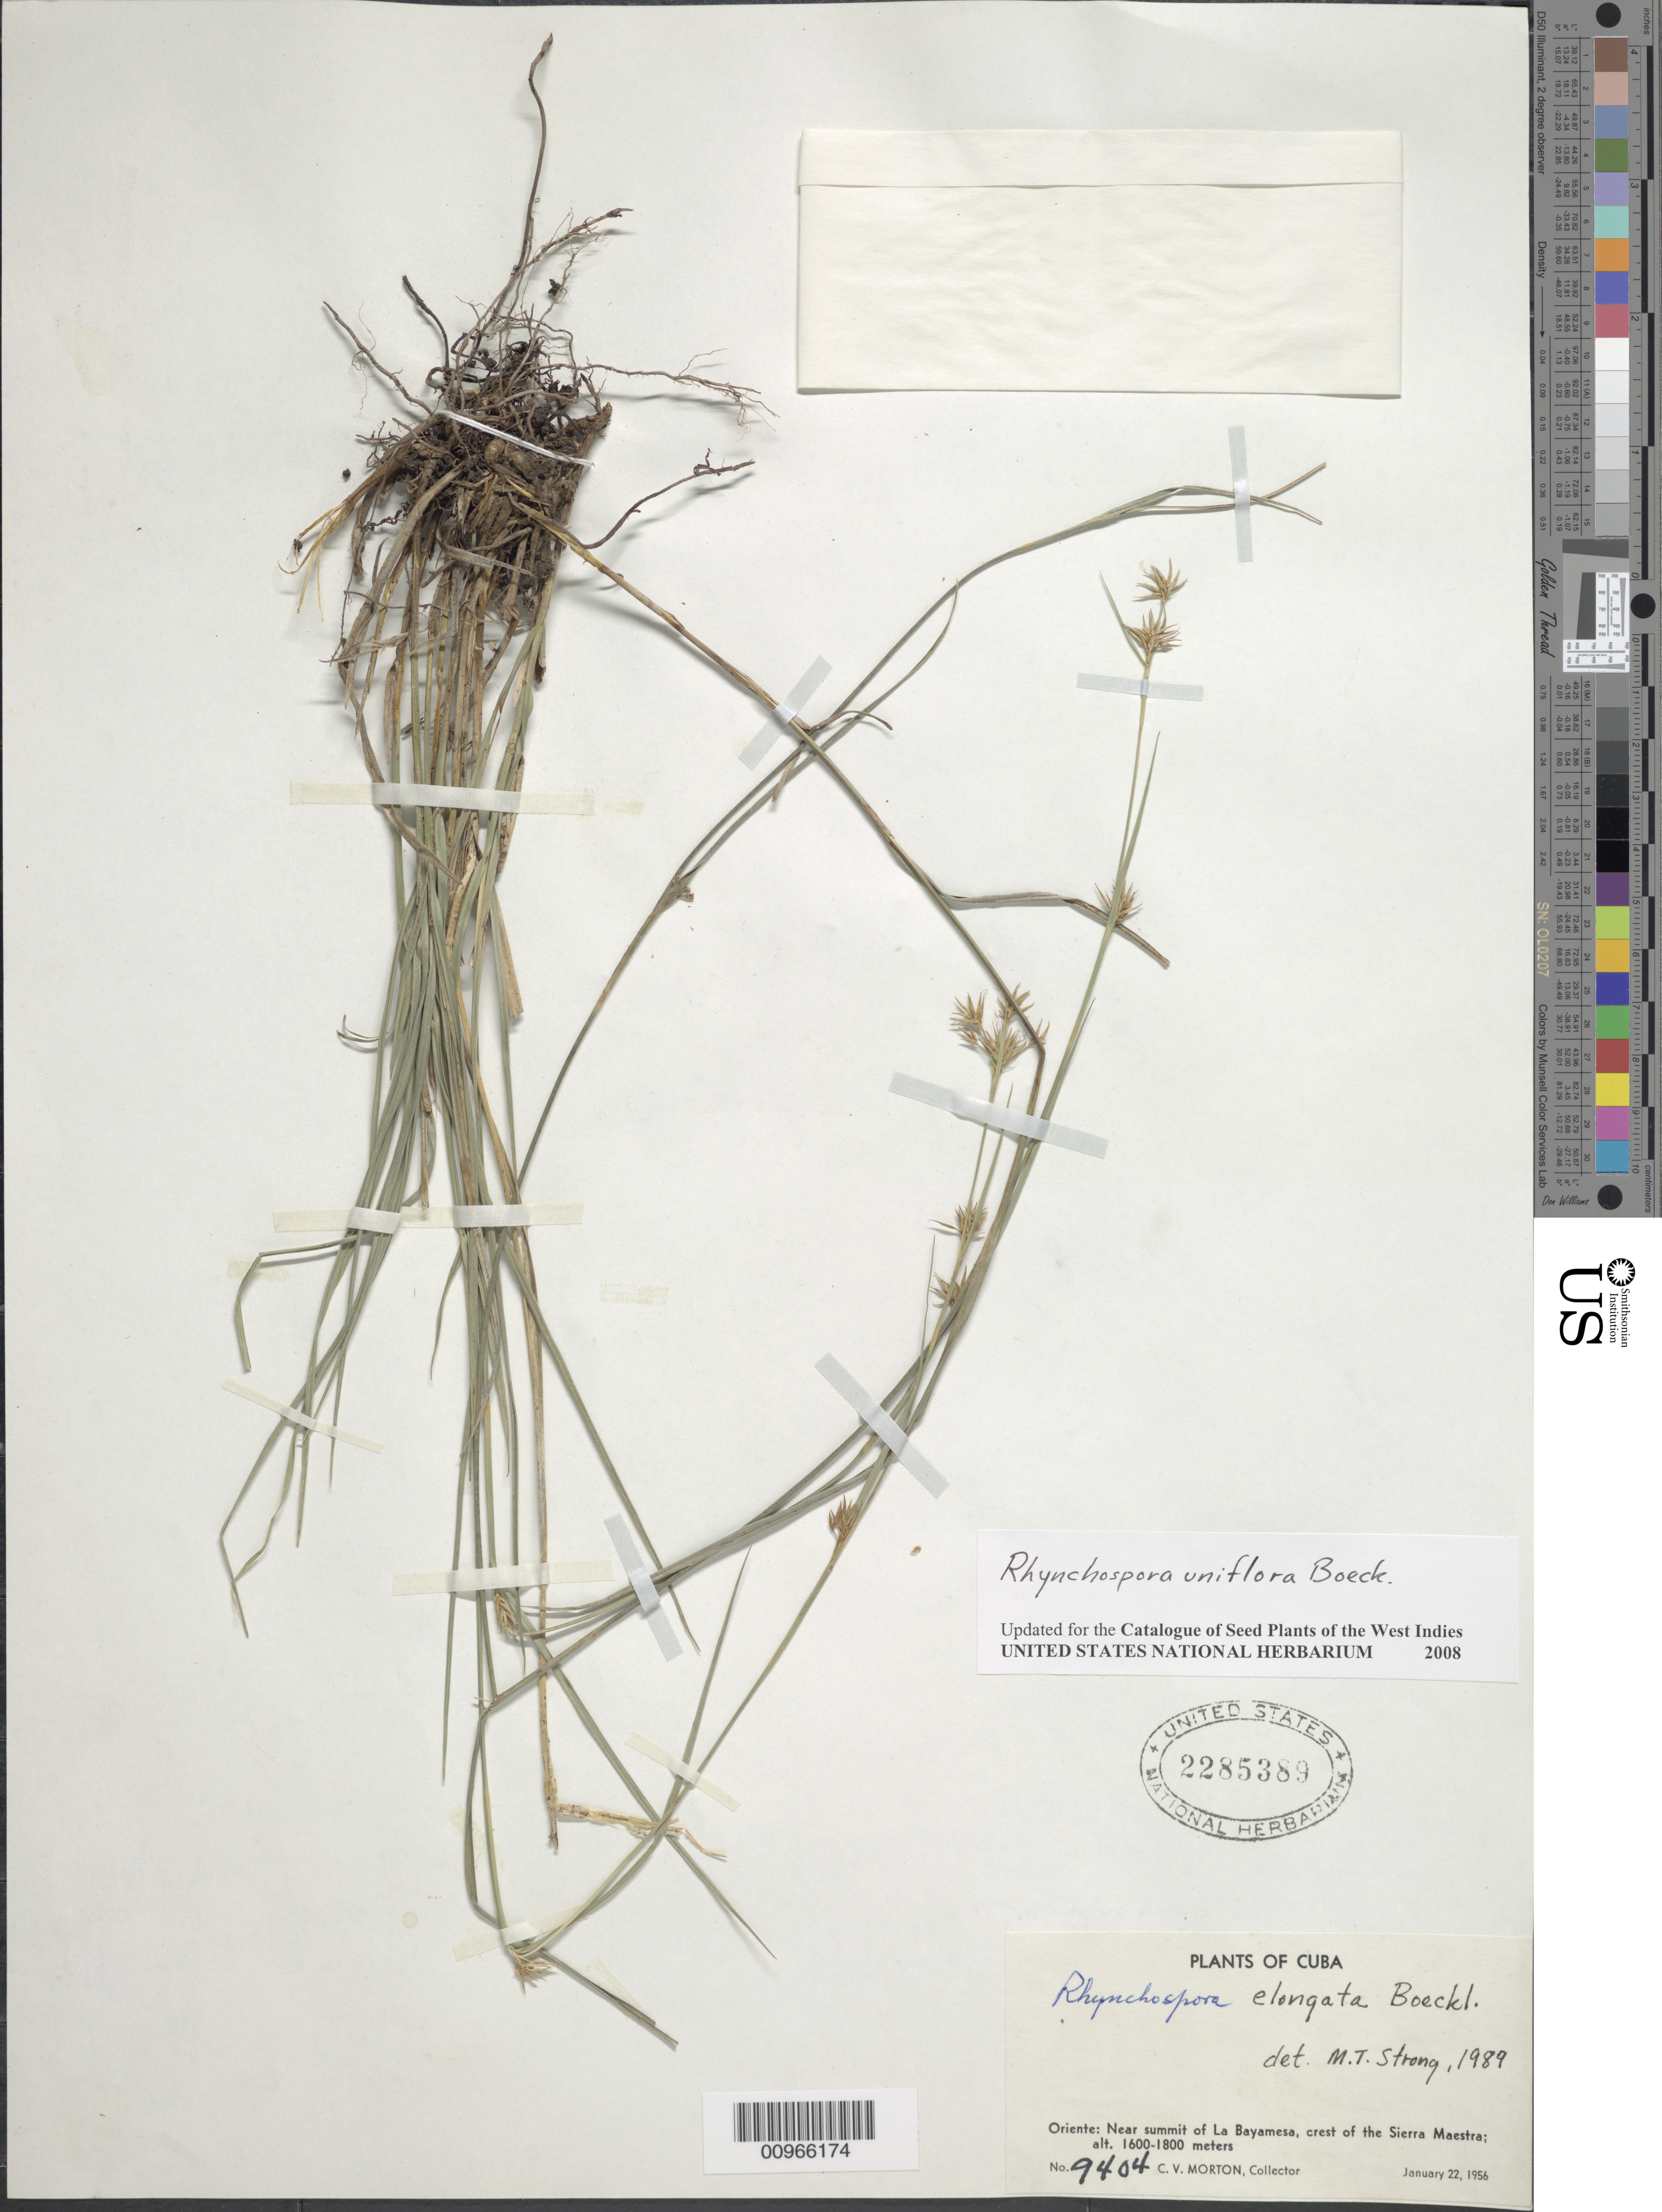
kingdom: Plantae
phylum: Tracheophyta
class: Liliopsida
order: Poales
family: Cyperaceae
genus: Rhynchospora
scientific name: Rhynchospora uniflora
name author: Boeckeler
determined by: Strong, M. T., (US), Smithsonian Institution - National Museum of Natural History (UNITED STATES)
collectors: C. V. Morton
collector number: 9404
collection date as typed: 22 Jan 1956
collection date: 1956-01-22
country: Cuba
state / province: Oriente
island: Cuba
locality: Near summit of La Bayamesa, crest of the Sierra Maestra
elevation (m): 1600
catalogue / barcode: US 2285389